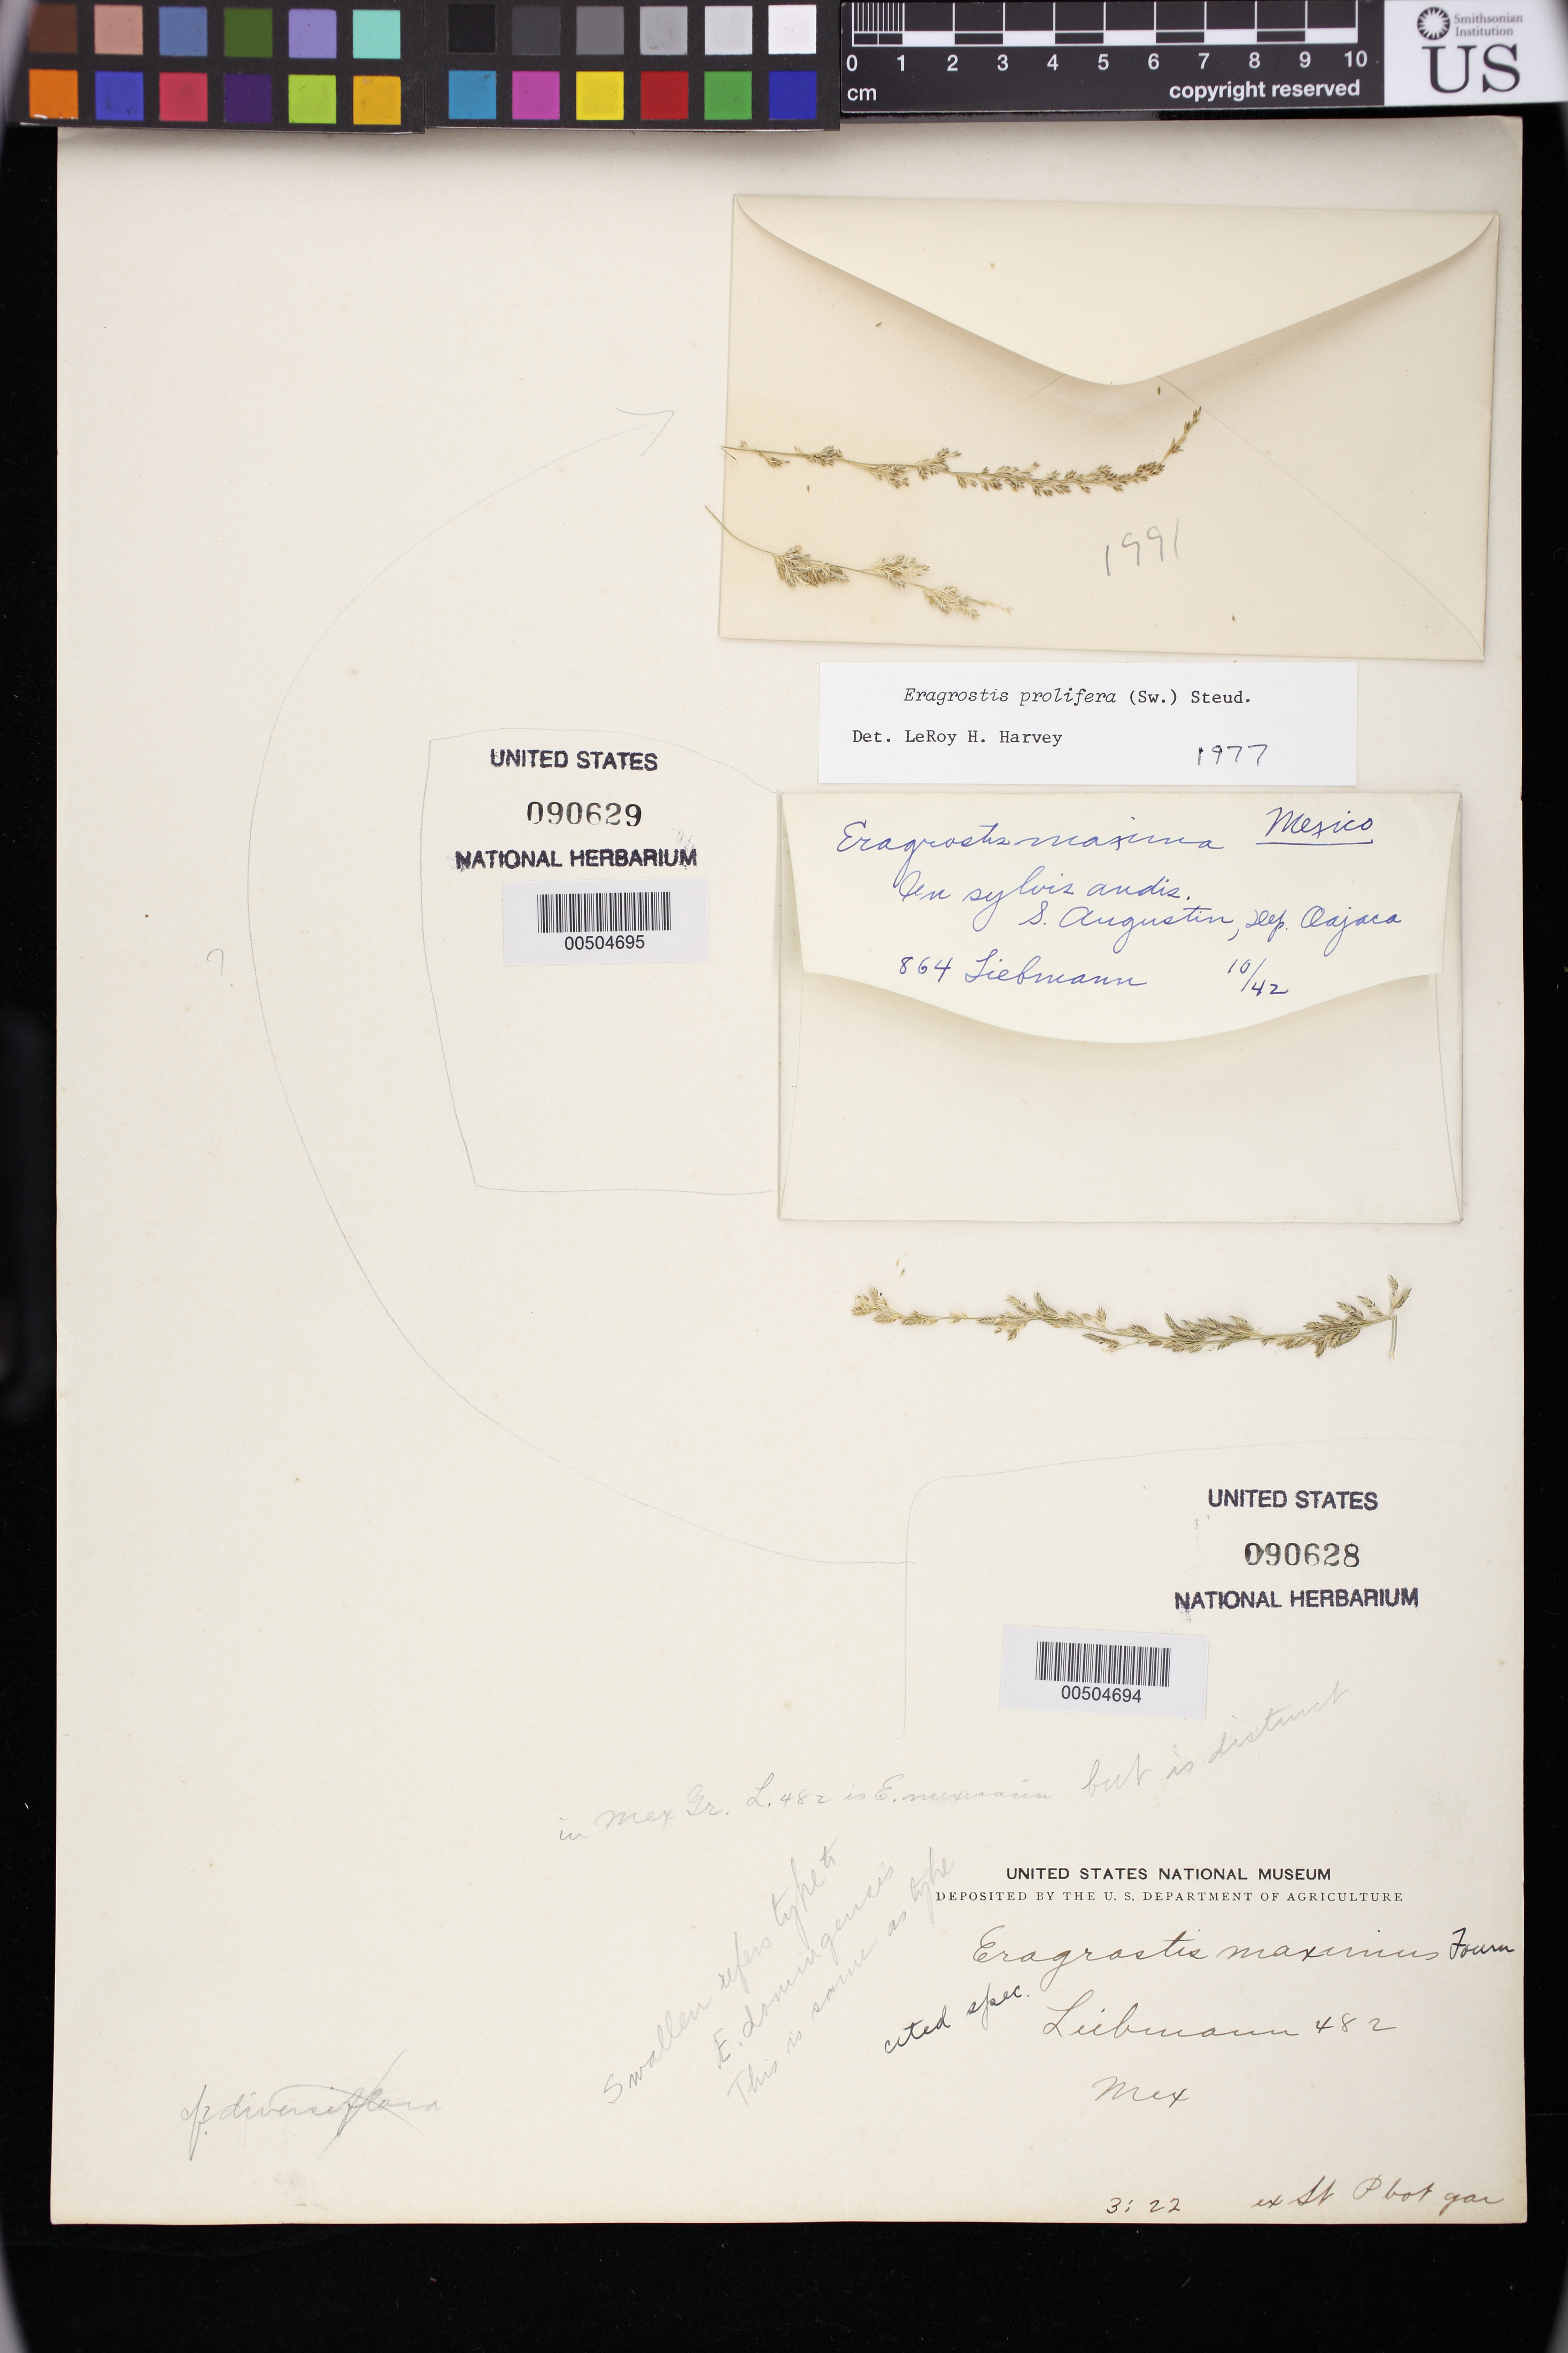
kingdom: Plantae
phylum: Tracheophyta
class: Liliopsida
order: Poales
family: Poaceae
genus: Eragrostis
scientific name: Eragrostis maxima E. Fourn., nom. illeg.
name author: E. Fourn. in Hemsl.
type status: Syntype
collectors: F. M. Liebmann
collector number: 482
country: Mexico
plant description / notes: Fragmentary material of type specimen ex herb. St. Petersburg. Name as validated (1885) cites several syntypes vaguely; re-published 1886 where syntypes are cited more explicitly.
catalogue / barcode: US 90628